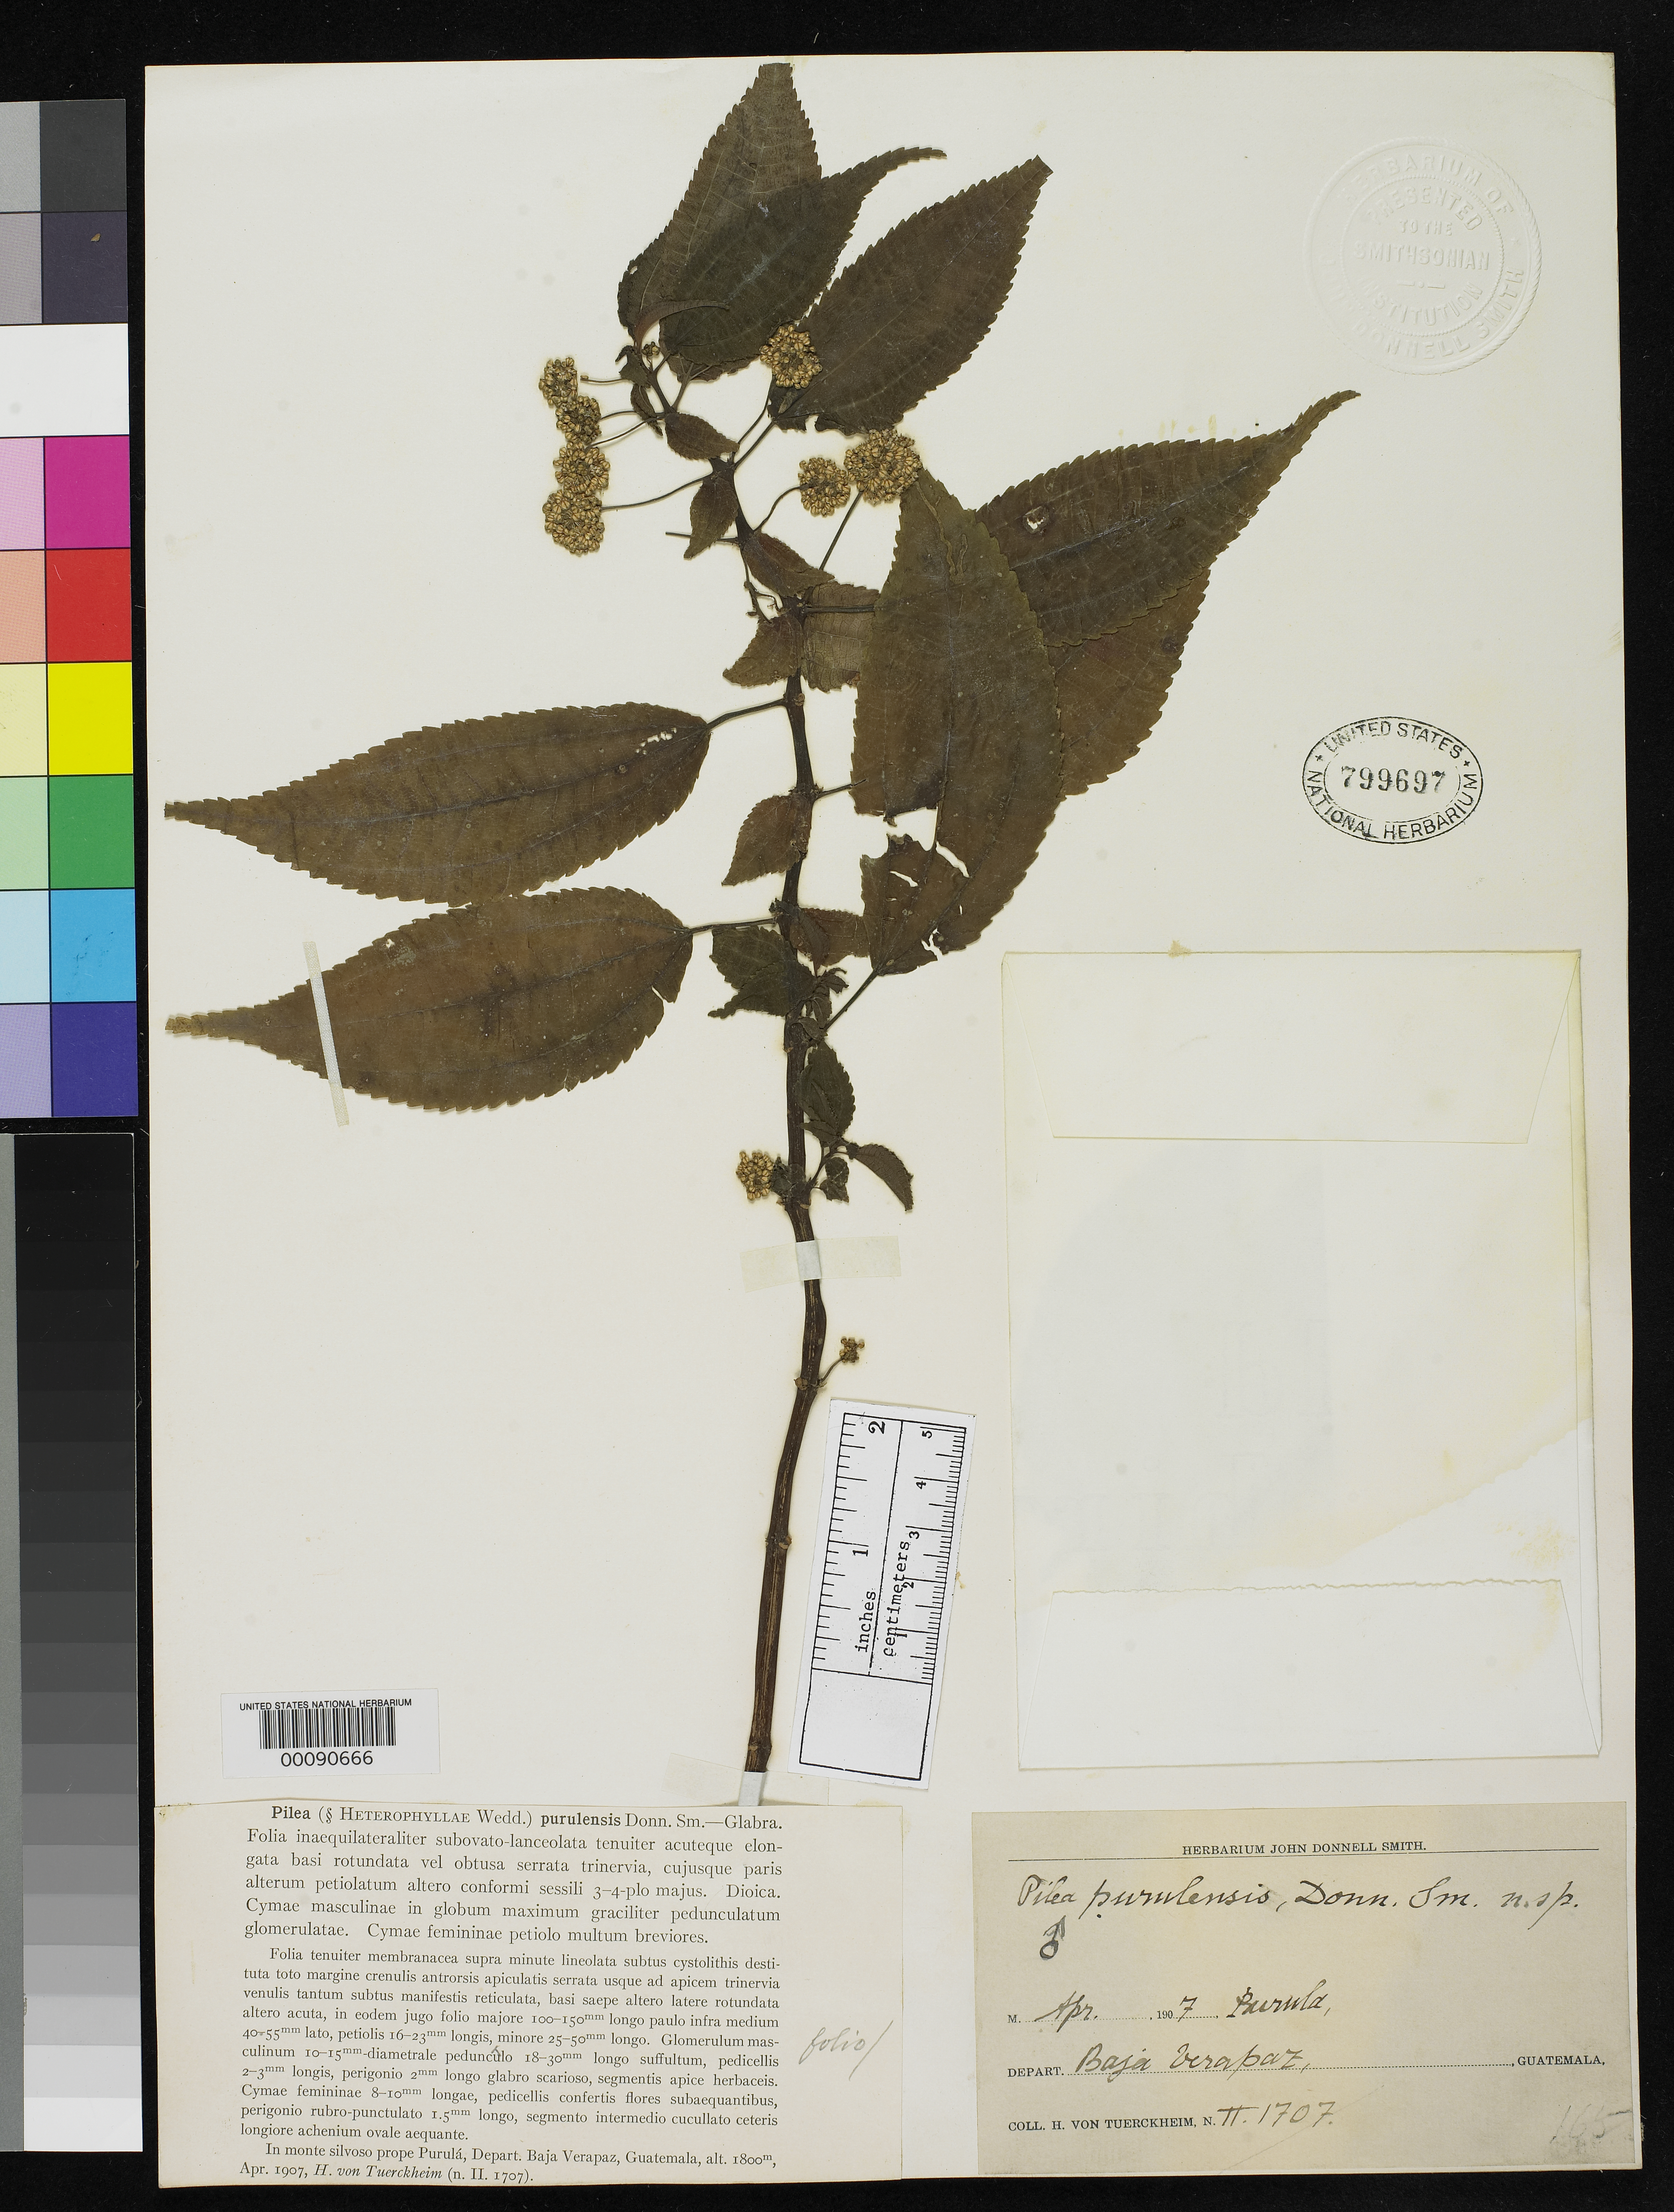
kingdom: Plantae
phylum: Tracheophyta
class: Magnoliopsida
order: Rosales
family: Urticaceae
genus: Pilea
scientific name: Pilea purulensis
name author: Donn. Sm.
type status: Type Collection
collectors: H. von Türckheim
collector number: II 1707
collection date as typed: Apr 1907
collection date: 1907-04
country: Guatemala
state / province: Baja Verapaz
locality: Near Purula.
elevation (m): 1800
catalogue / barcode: US 799697